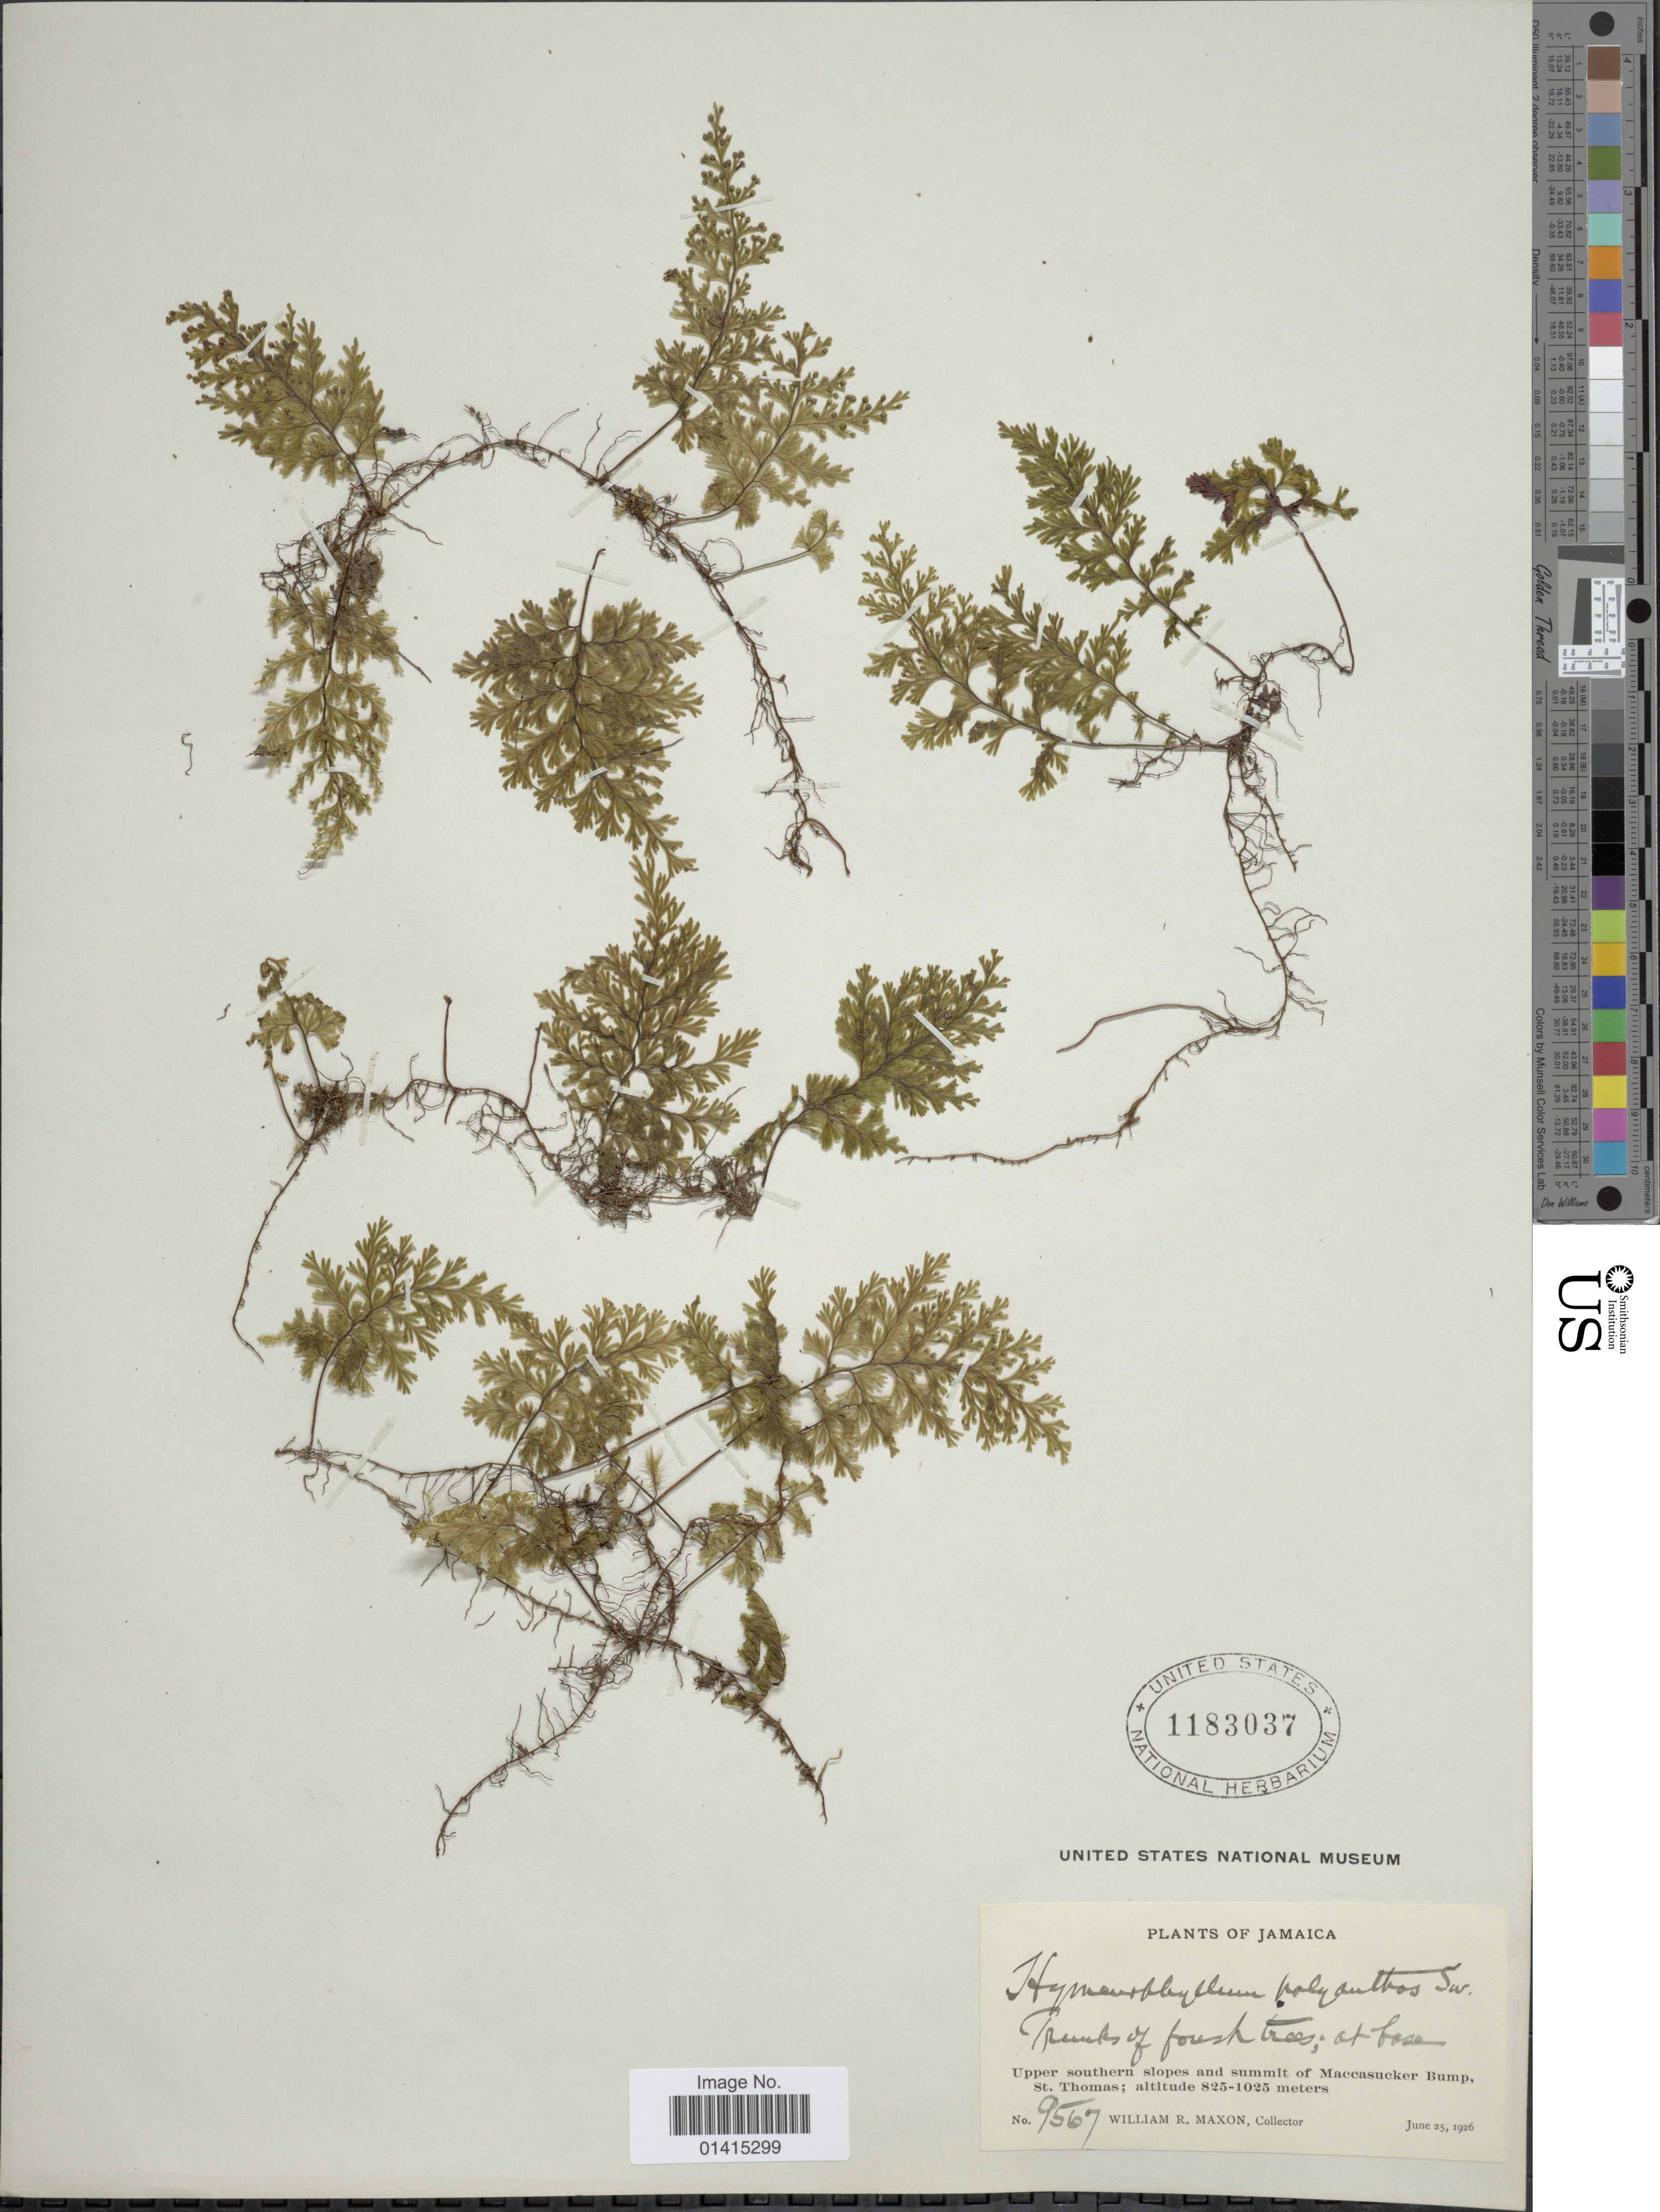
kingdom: Plantae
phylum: Tracheophyta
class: Polypodiopsida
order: Hymenophyllales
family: Hymenophyllaceae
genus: Hymenophyllum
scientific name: Hymenophyllum polyanthos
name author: (Sw.) Sw.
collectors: W. R. Maxon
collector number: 9567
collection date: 1926-06-25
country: Jamaica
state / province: Saint Thomas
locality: Upper southern slopes and summit of Maccasucker Bump, St. Thomas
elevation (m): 825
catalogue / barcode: US 1183037